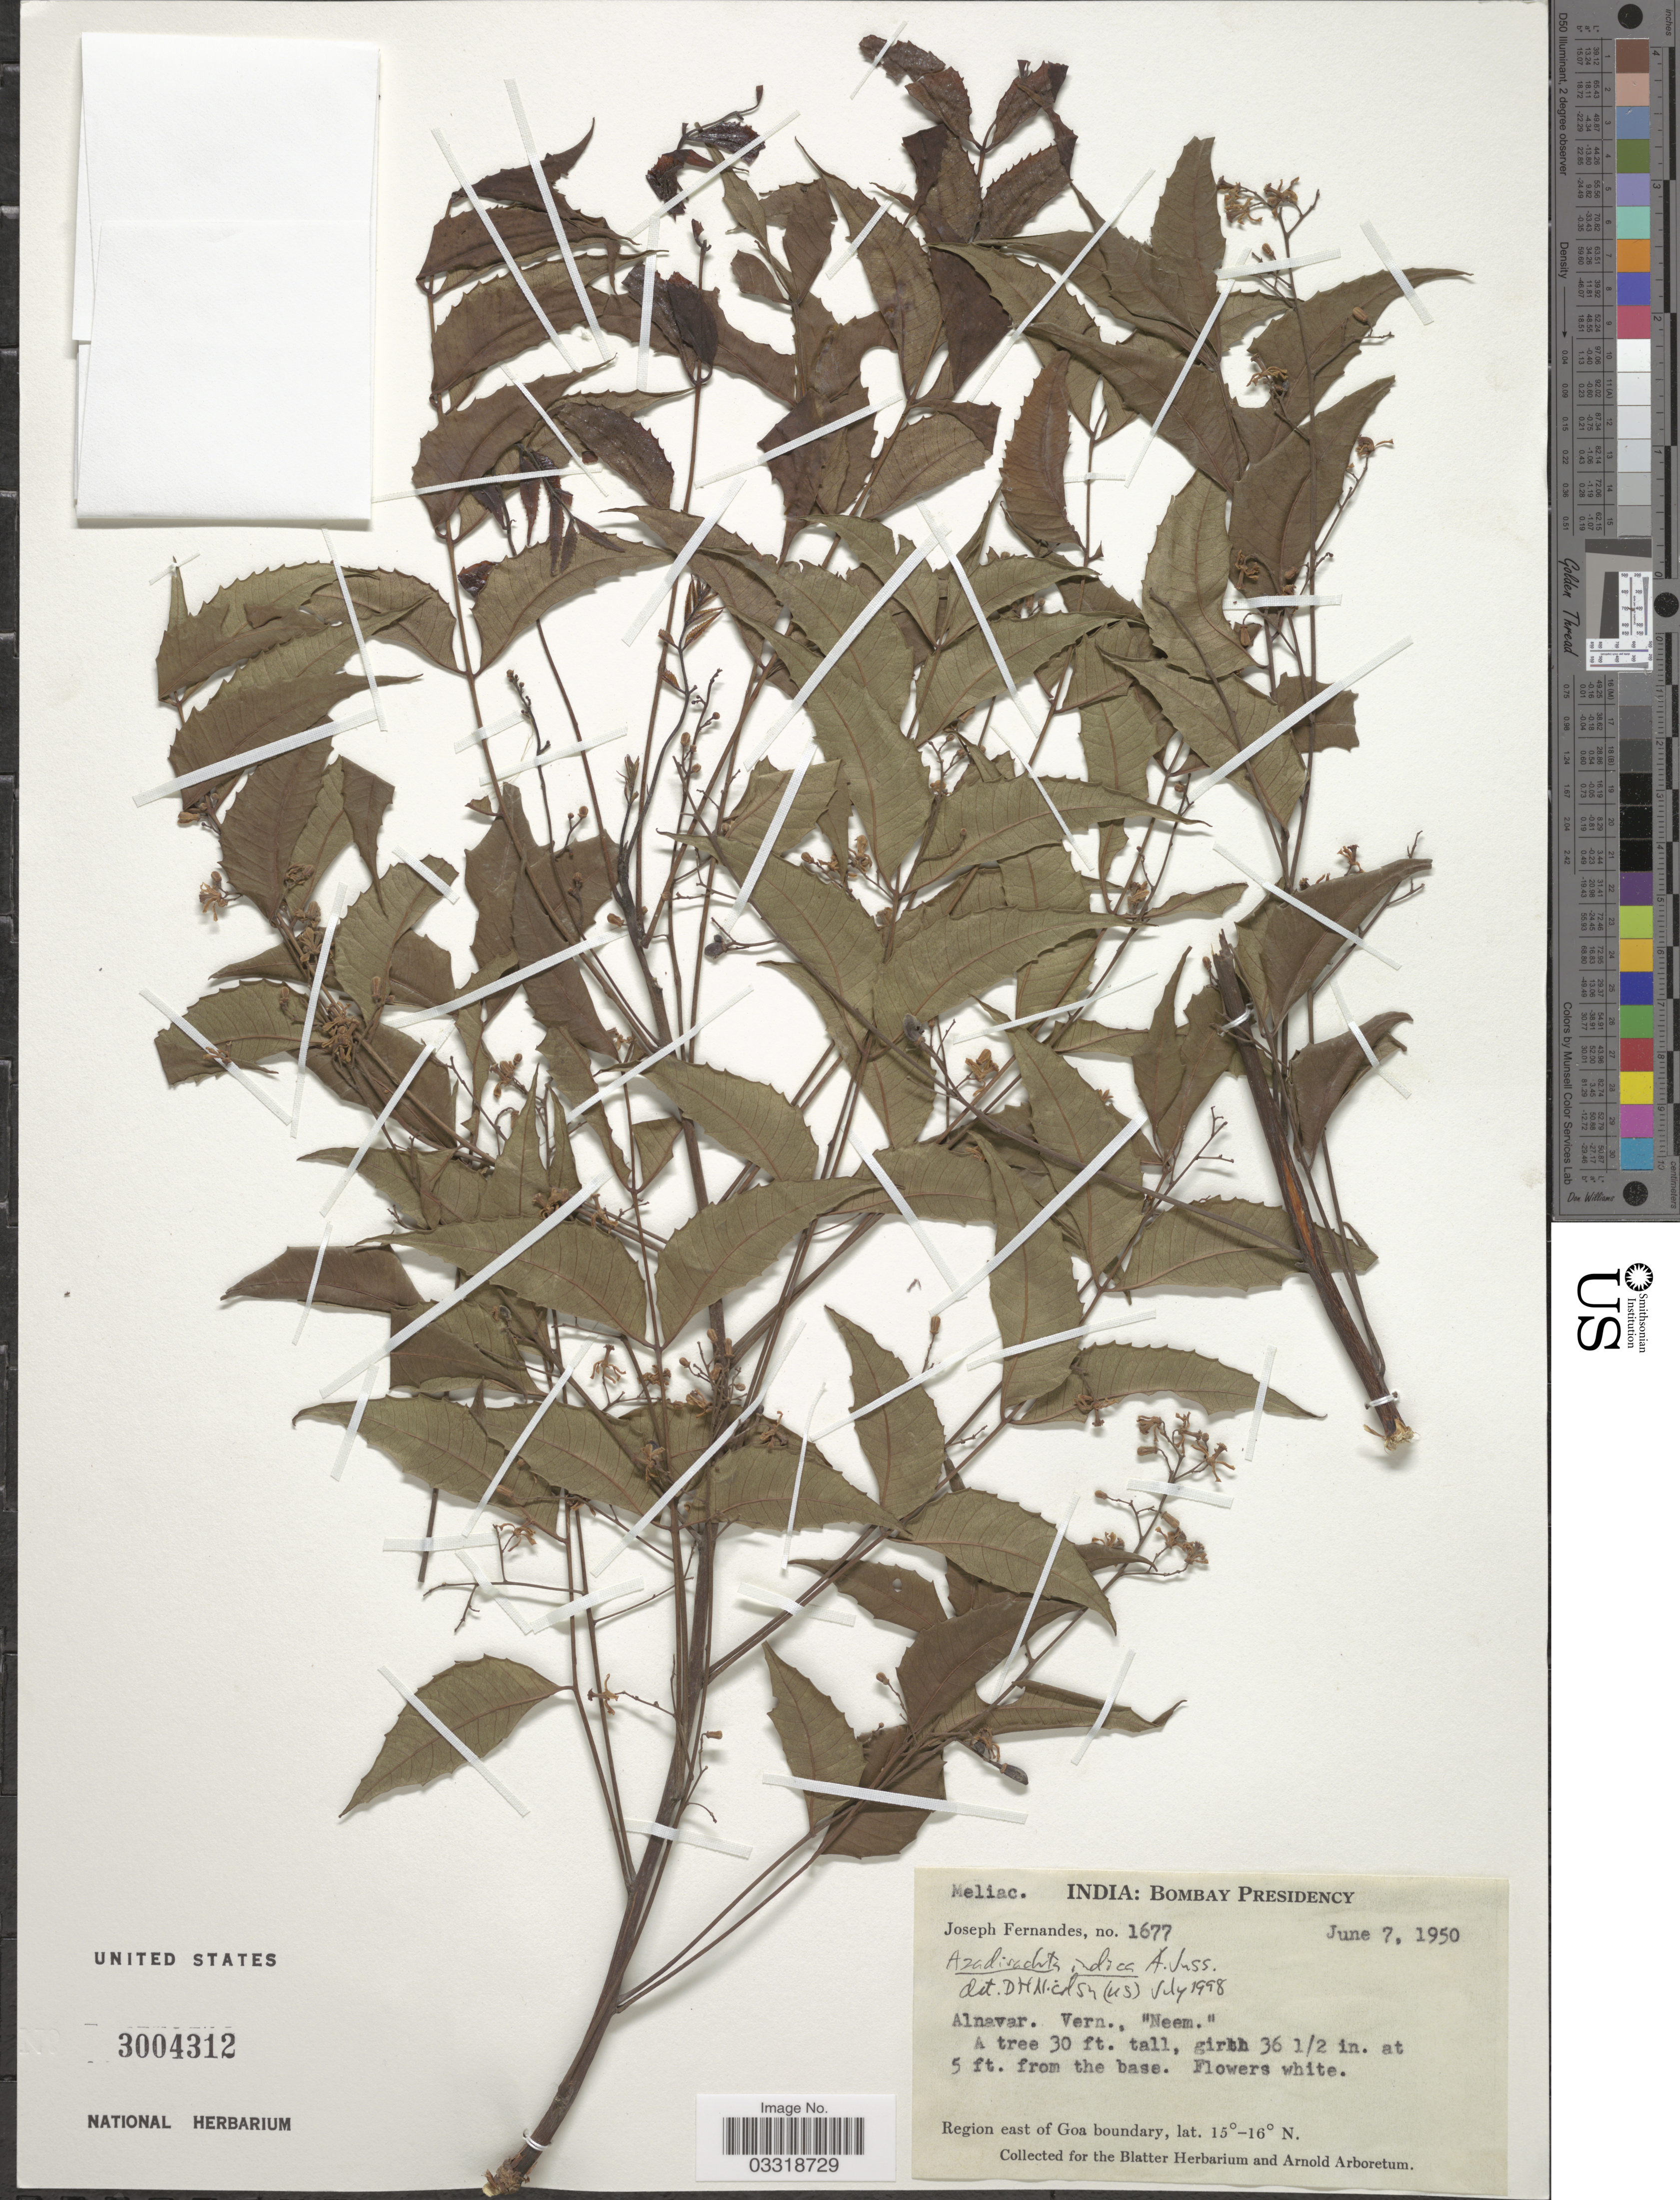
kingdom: Plantae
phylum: Tracheophyta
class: Magnoliopsida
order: Sapindales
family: Meliaceae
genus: Azadirachta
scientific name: Azadirachta indica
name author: A. Juss.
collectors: J. Fernandes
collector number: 1677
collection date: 1950-06-07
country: India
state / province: Goa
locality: Bombay Presidency. Region east of Goa boundary.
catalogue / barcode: US 3004312